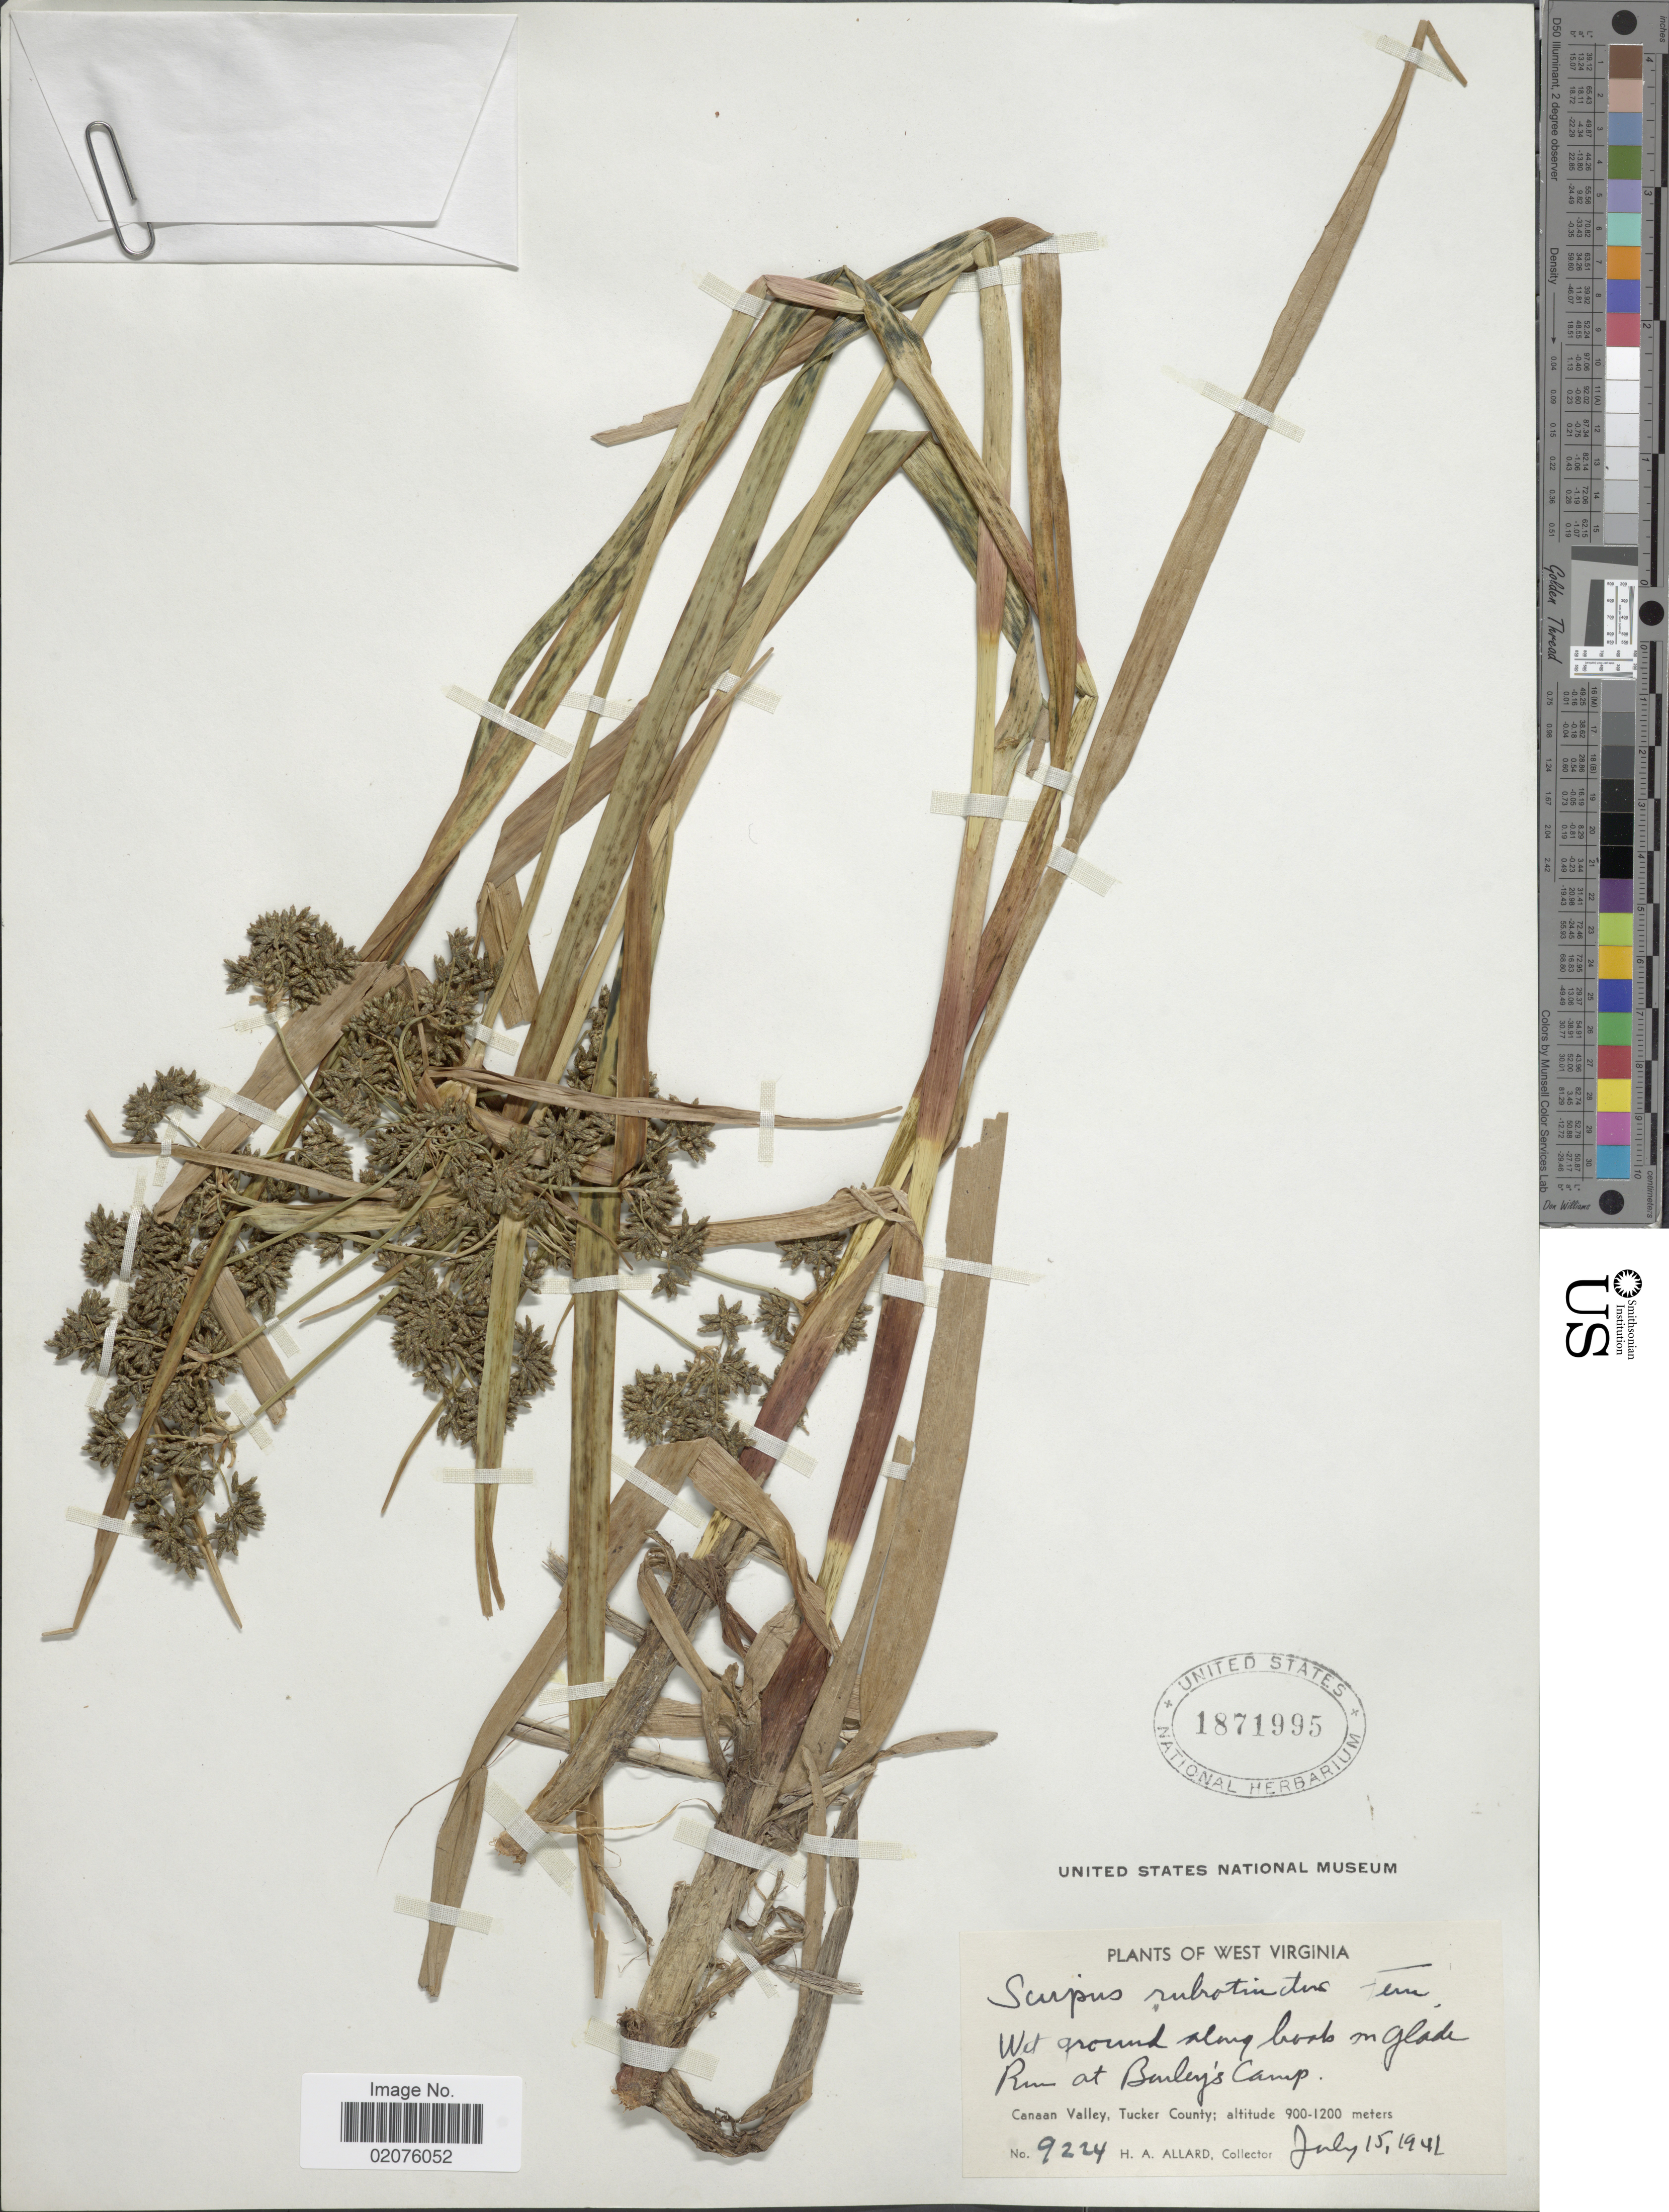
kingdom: Plantae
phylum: Tracheophyta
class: Liliopsida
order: Poales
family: Cyperaceae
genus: Scirpus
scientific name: Scirpus microcarpus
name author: J. Presl & C. Presl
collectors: H. A. Allard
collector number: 9224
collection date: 1941-07-15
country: United States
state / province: West Virginia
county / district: Tucker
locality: Along banks on Glade Rim at Barley's Camp, Canaan Valley, Tucker County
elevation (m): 900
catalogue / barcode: US 1871995